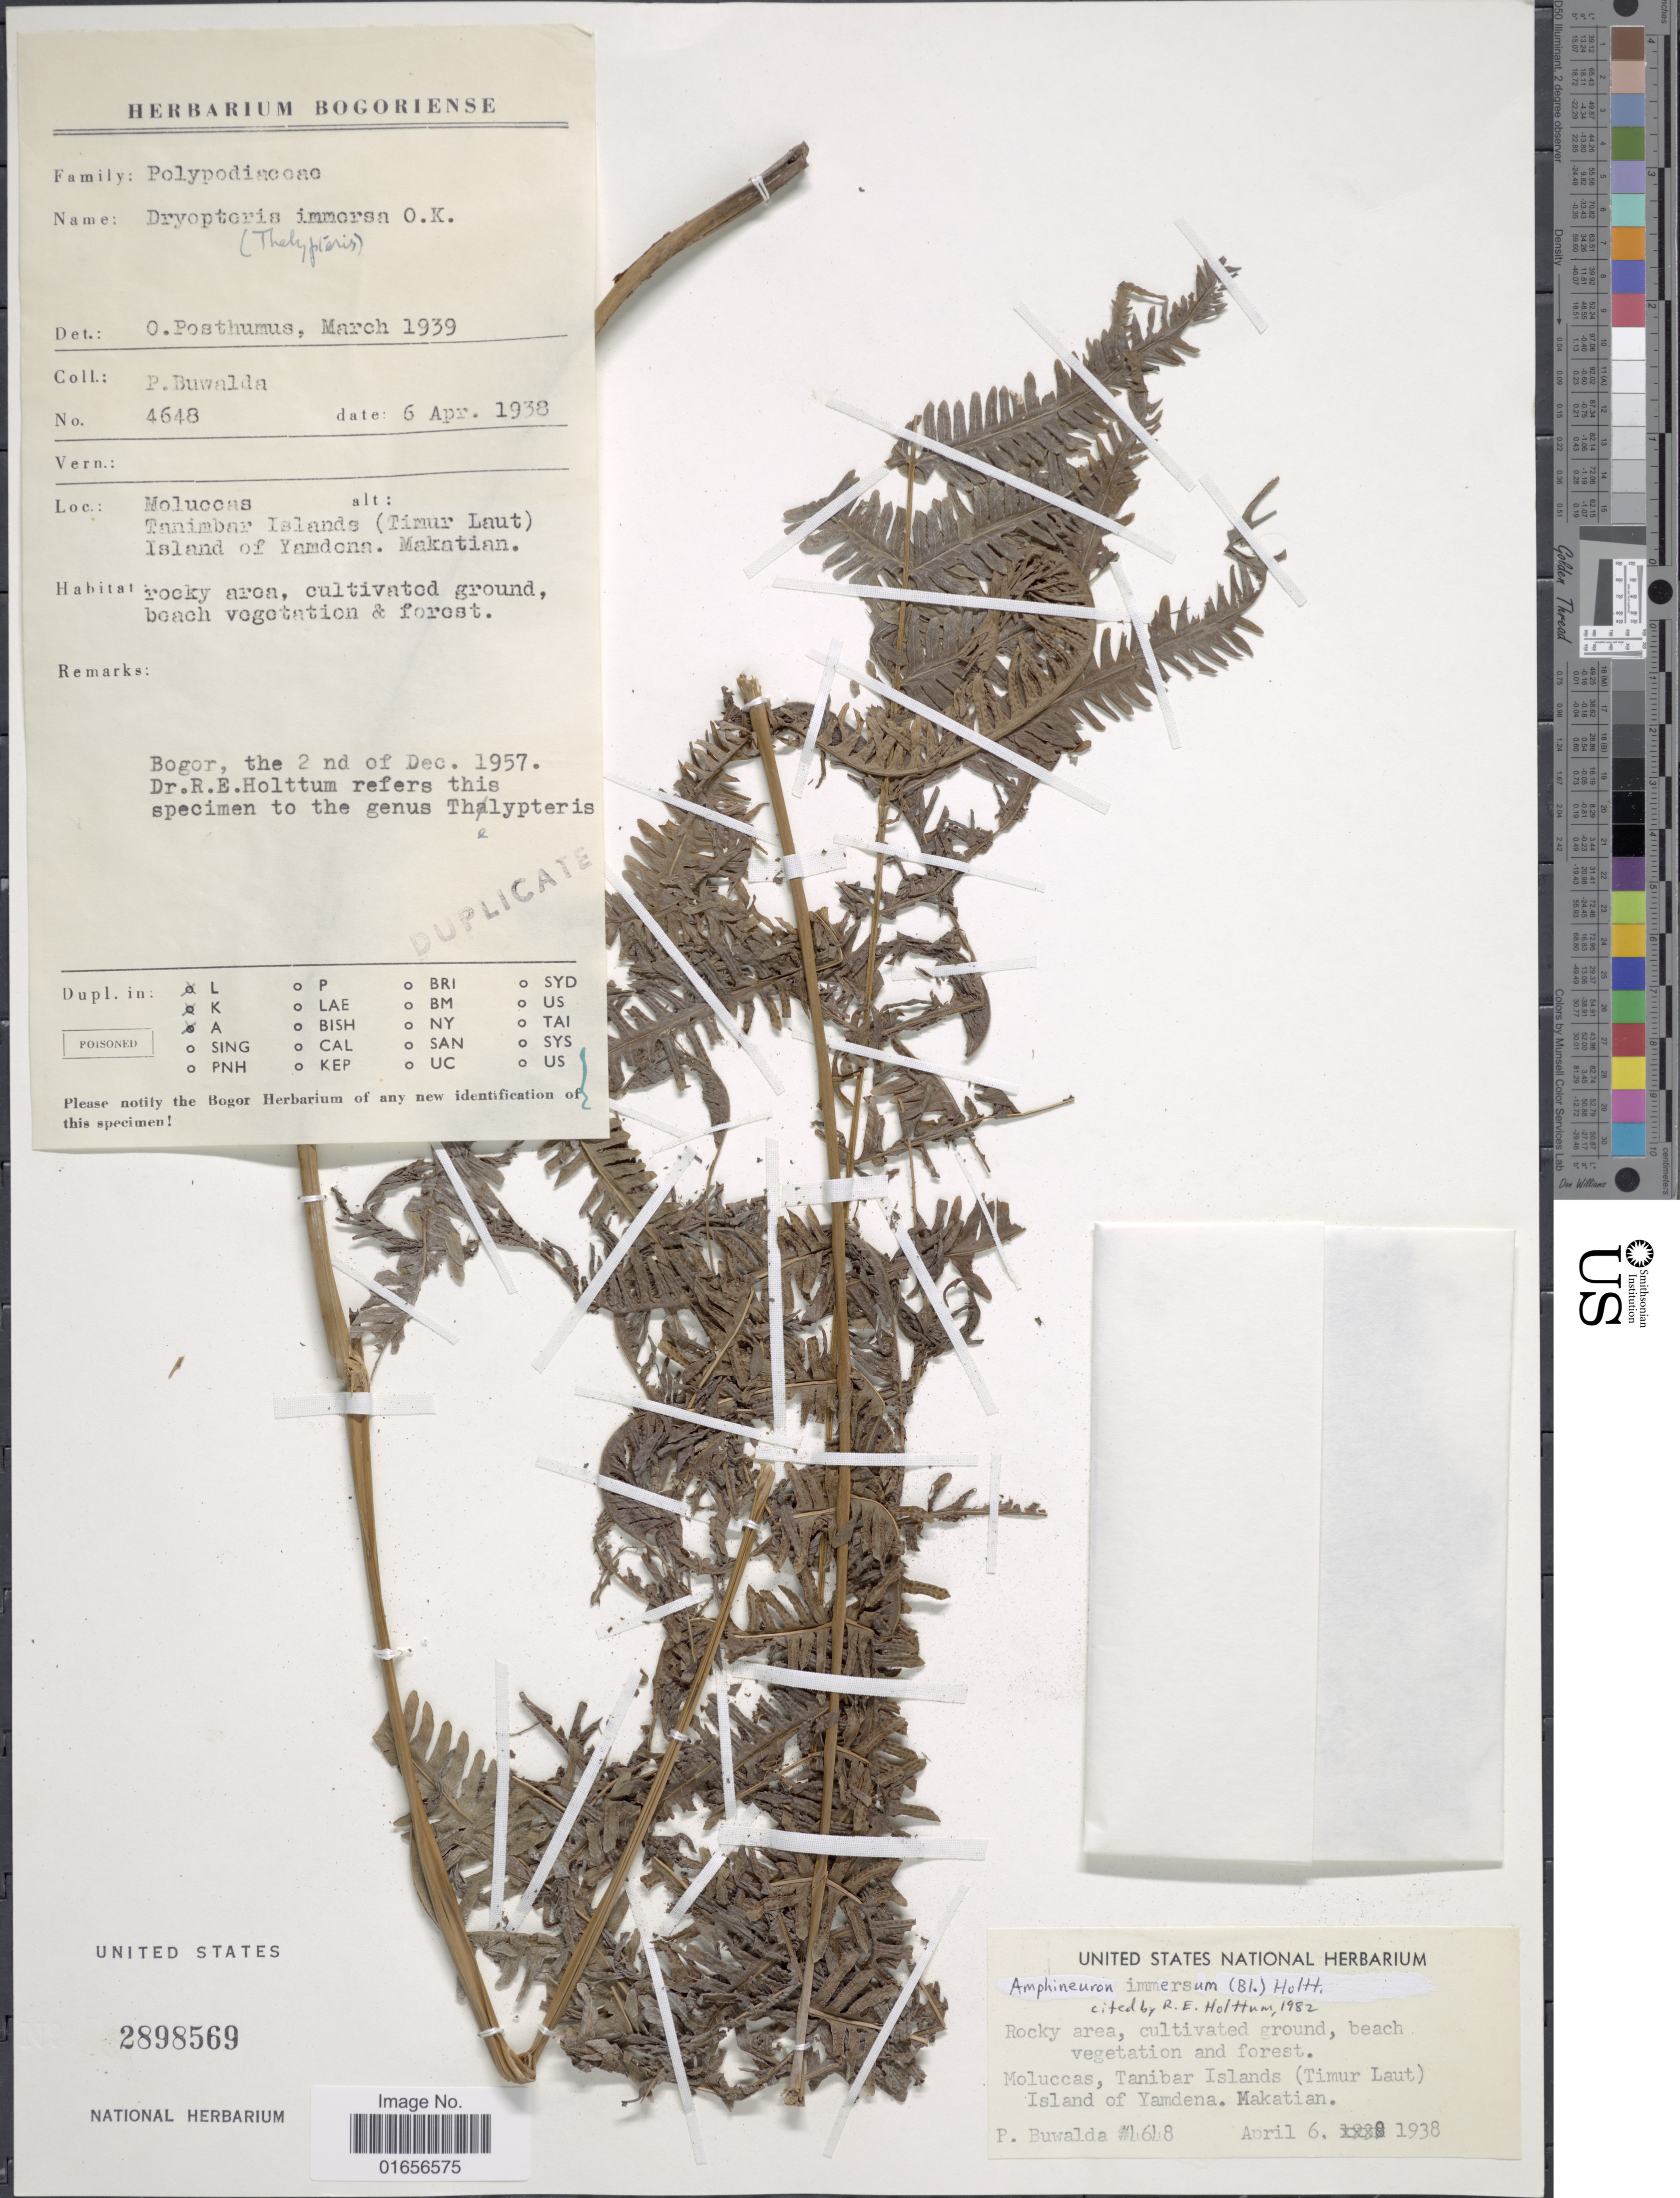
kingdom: Plantae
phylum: Tracheophyta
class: Polypodiopsida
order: Polypodiales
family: Thelypteridaceae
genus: Amphineuron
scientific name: Amphineuron immersum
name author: (Blume) Holttum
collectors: P. Buwalda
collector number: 4648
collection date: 1938-04-06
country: Indonesia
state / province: Maluku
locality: Moluccas, tanibar islands (Timur Laut), island of Yamdena, Makatian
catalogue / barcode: US 2898569